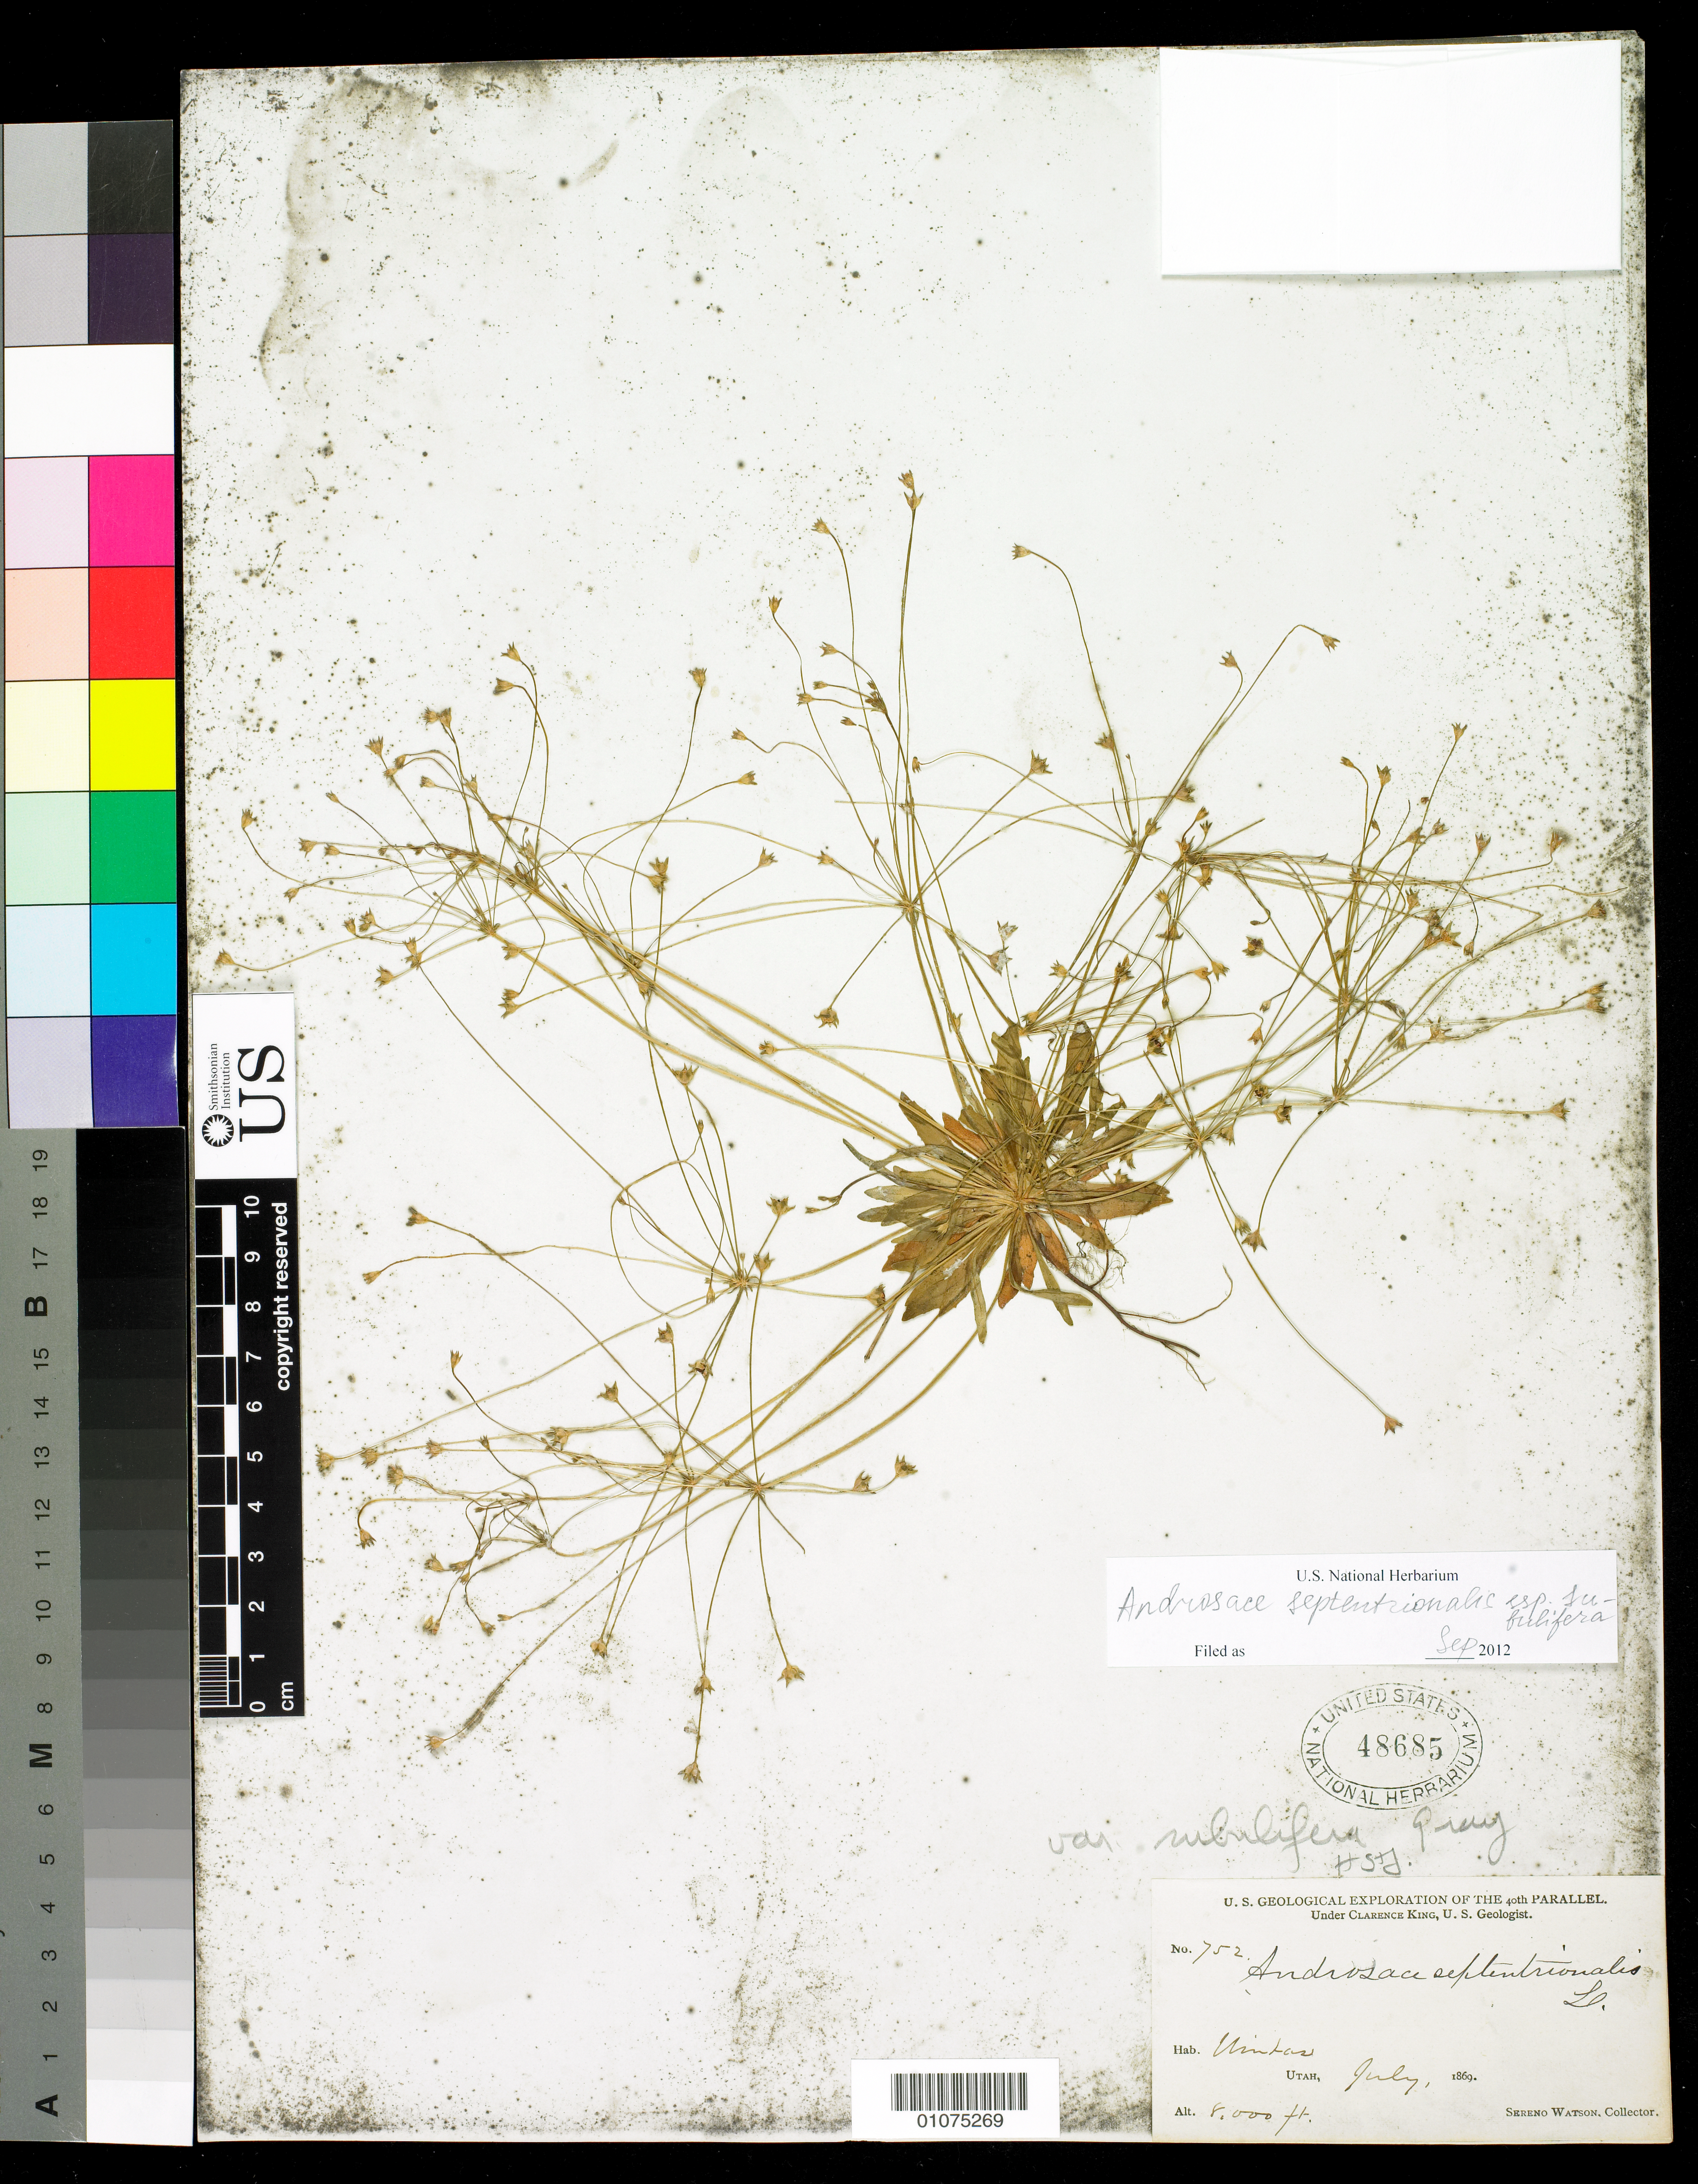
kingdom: Plantae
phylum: Tracheophyta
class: Magnoliopsida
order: Ericales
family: Primulaceae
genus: Androsace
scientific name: Androsace septentrionalis var. subulifera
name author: A. Gray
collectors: S. Watson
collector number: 752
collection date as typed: Jul 1869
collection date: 1869-07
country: United States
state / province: Utah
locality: Unitas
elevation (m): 2438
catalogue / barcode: US 48685